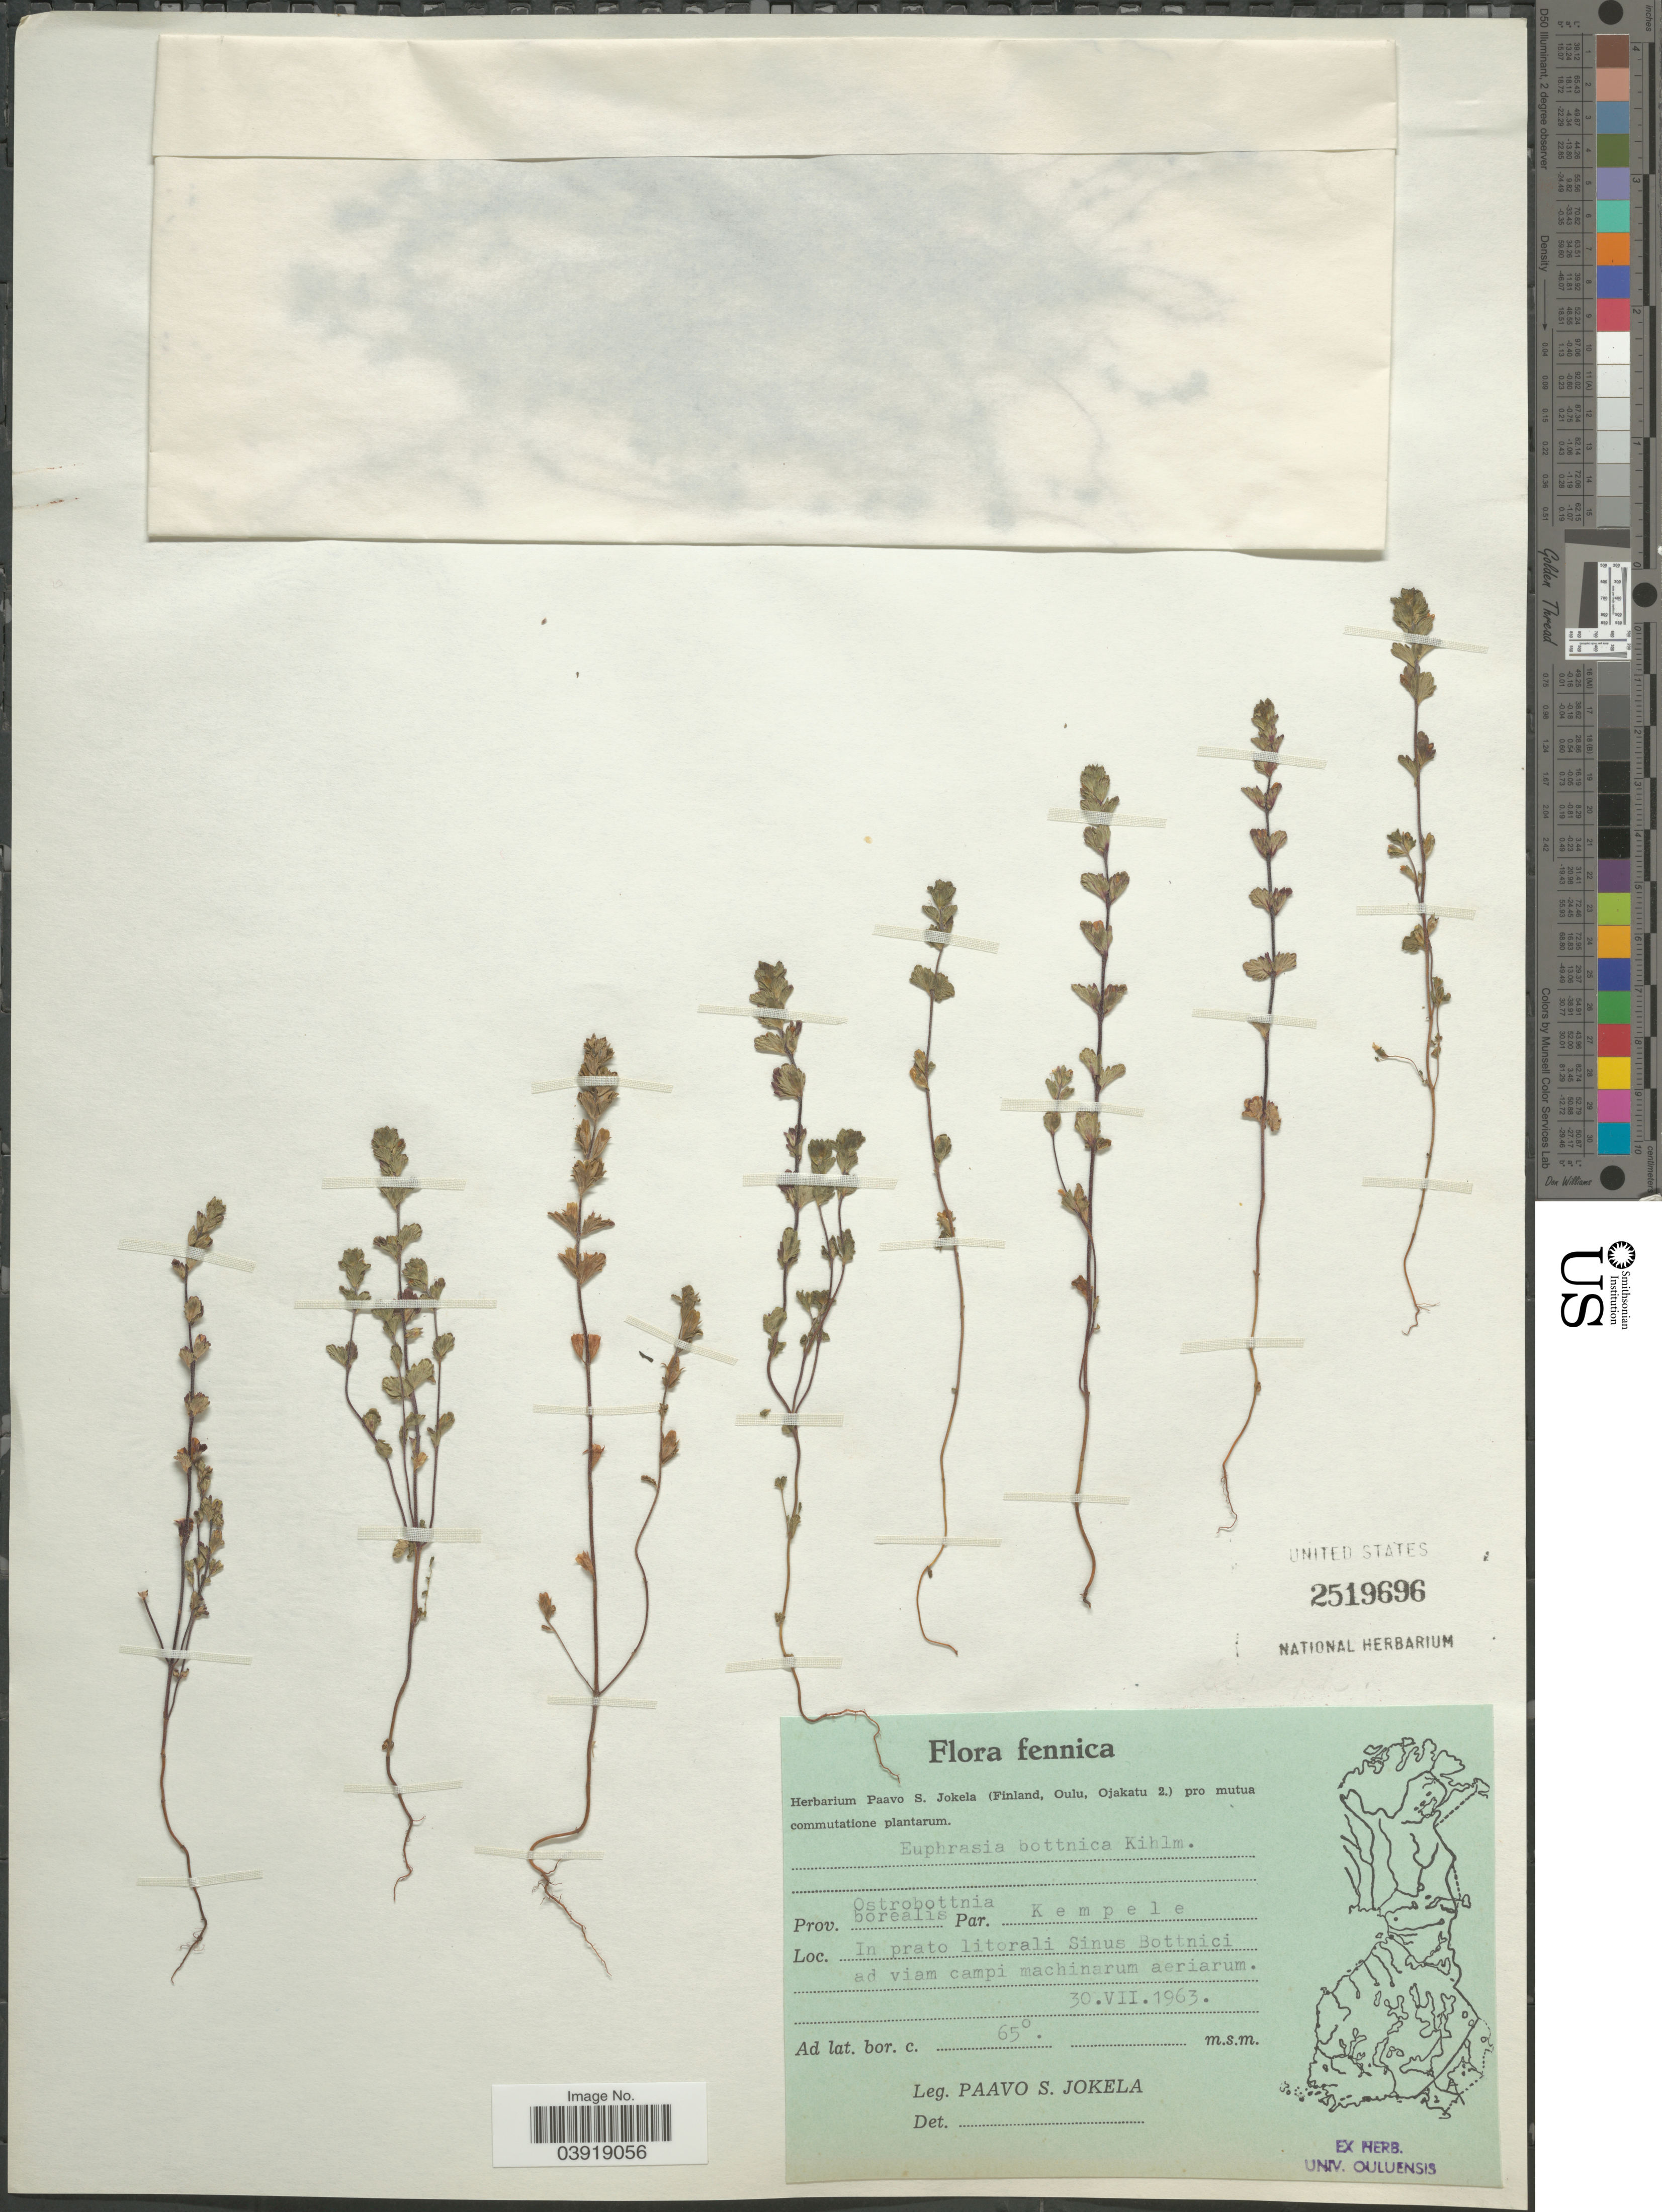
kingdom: Plantae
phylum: Tracheophyta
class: Magnoliopsida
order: Lamiales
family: Orobanchaceae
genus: Euphrasia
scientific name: Euphrasia bottnica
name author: Kihlm.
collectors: P. Jokela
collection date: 1963-07-30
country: Finland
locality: Fennica. Prov. Ostrobottnia borealis. Par. Kempele. In prato litorali Sinus Bottnici ad viam campi machinarum aeriarum.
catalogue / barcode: US 2519696